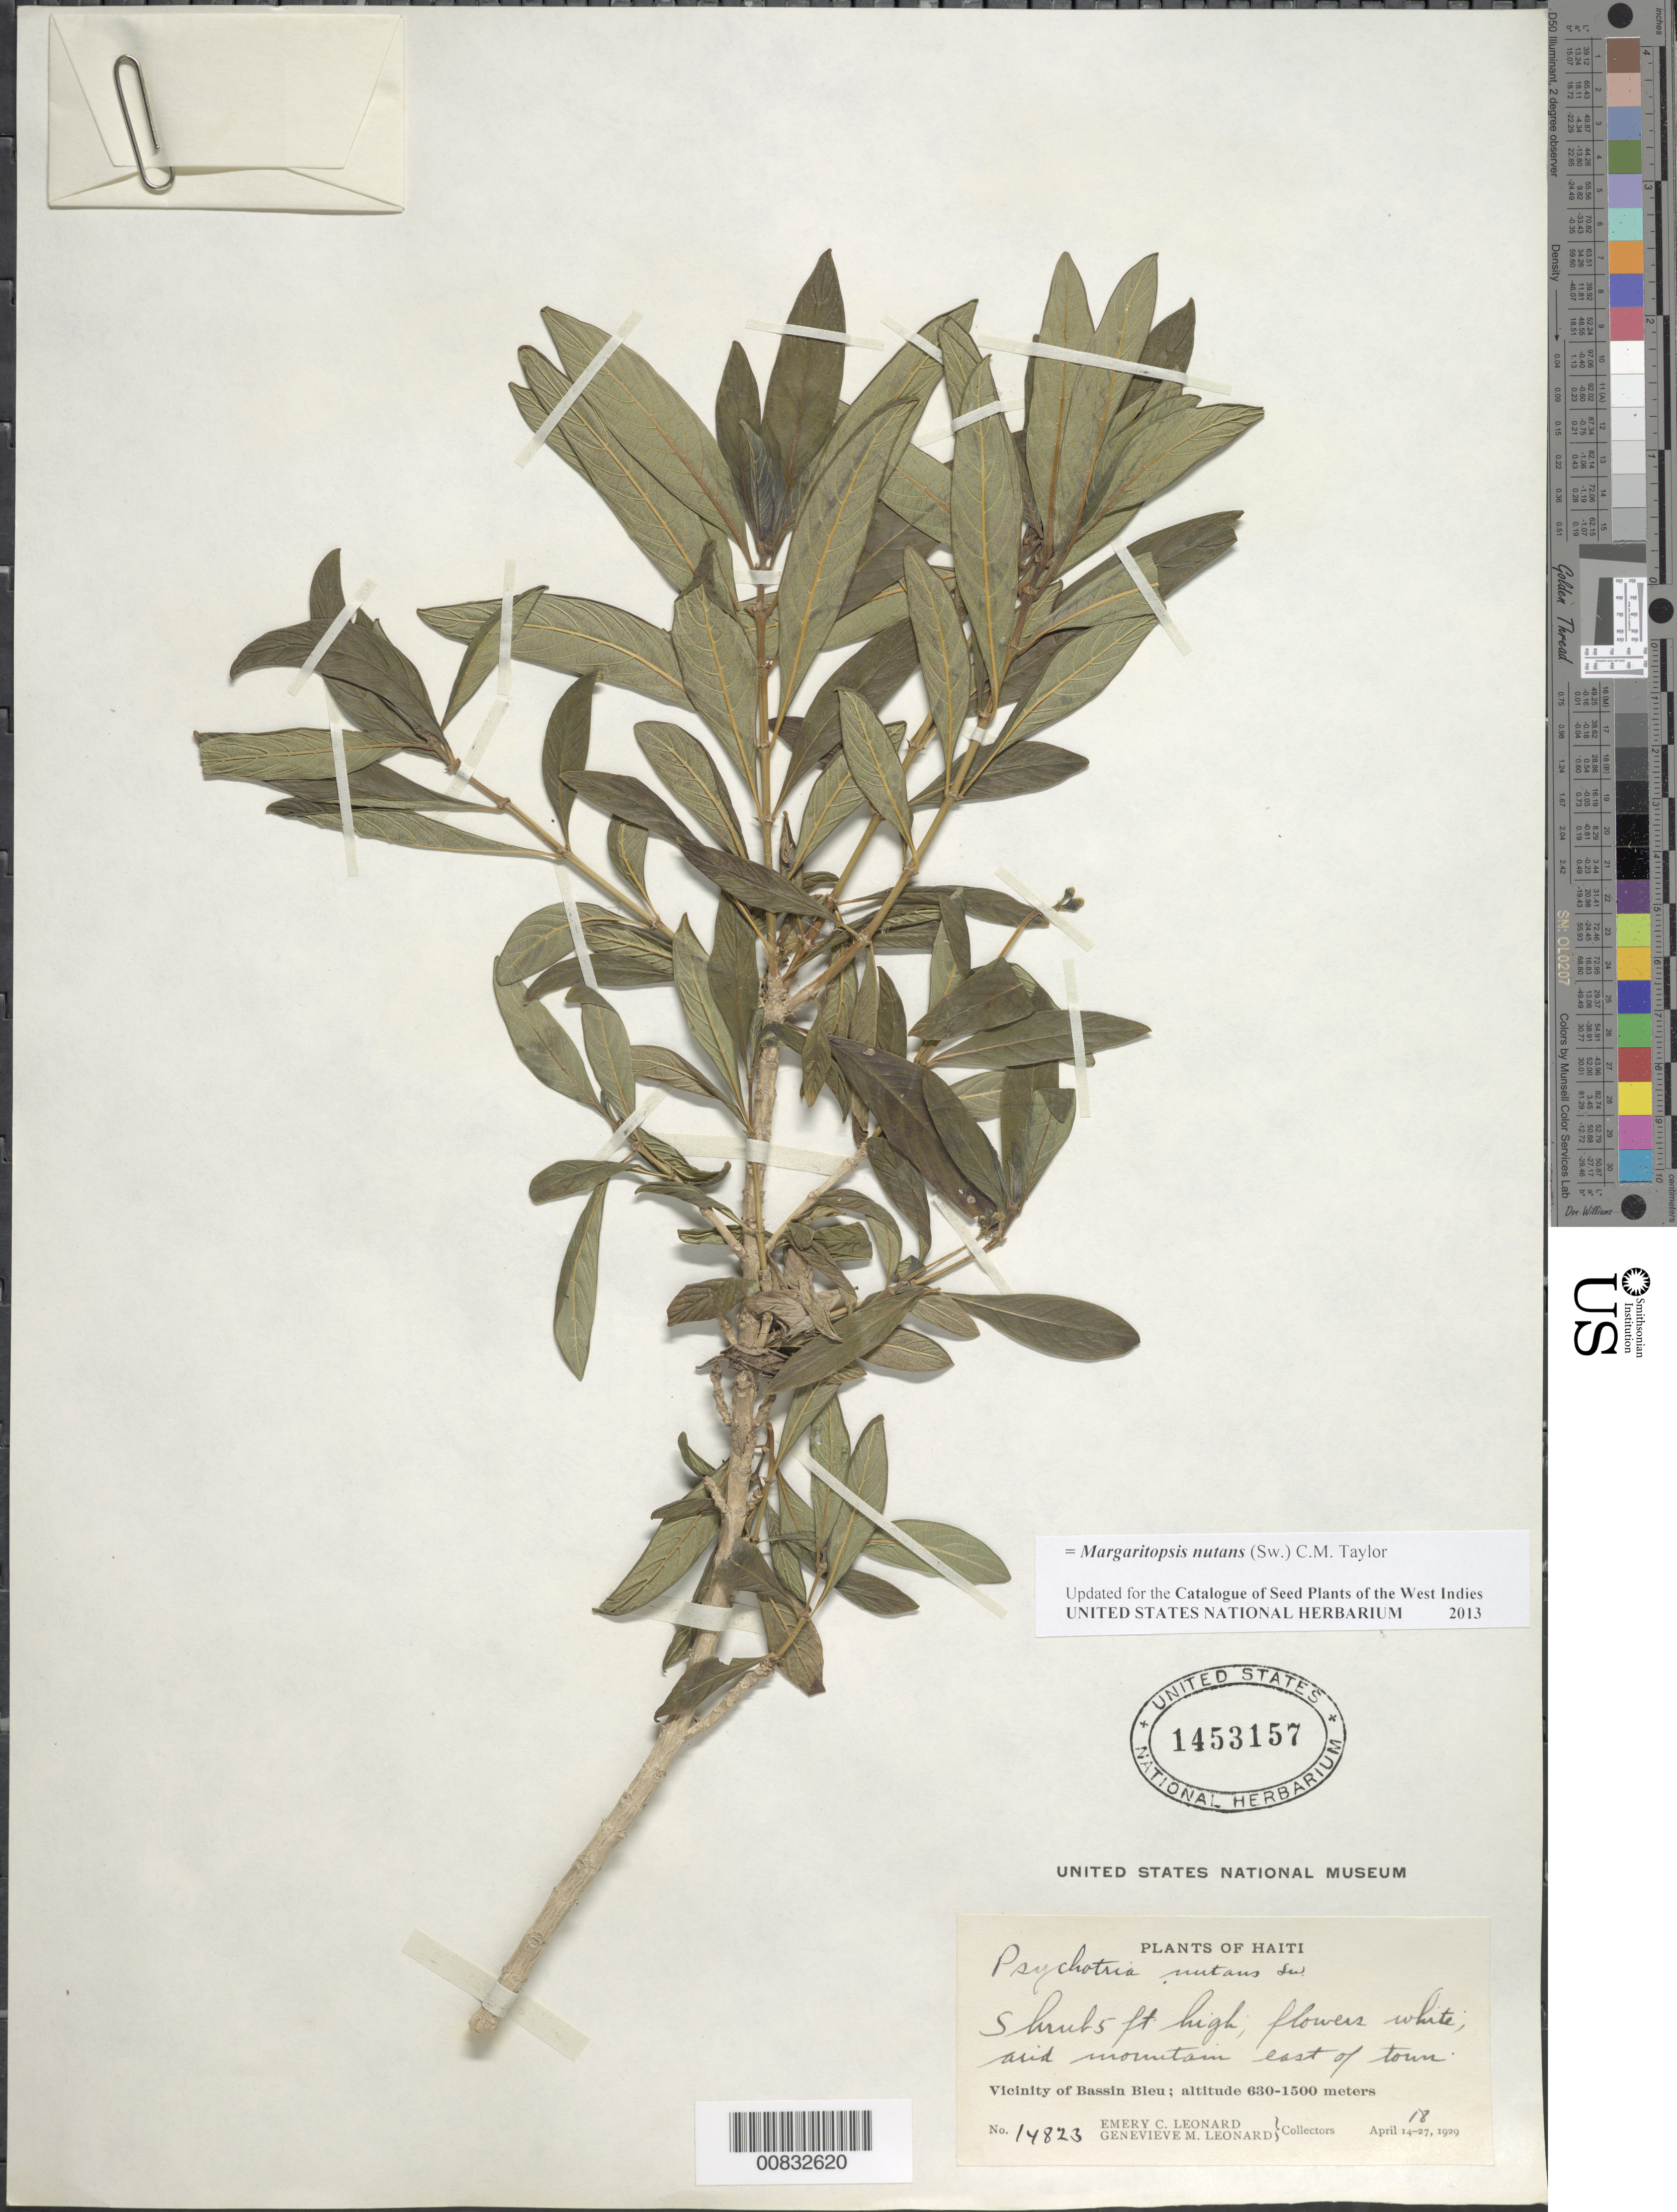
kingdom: Plantae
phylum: Tracheophyta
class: Magnoliopsida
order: Gentianales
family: Rubiaceae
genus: Margaritopsis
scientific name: Margaritopsis nutans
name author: (Sw.) C.M. Taylor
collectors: E. C. Leonard & G. M. Leonard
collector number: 14823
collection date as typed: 18 Apr 1929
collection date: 1929-04-18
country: Haiti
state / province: Nord-Ouest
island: Hispaniola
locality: Vicinity of Bassin Bleu, E of town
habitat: Arid mountain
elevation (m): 630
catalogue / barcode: US 1453157